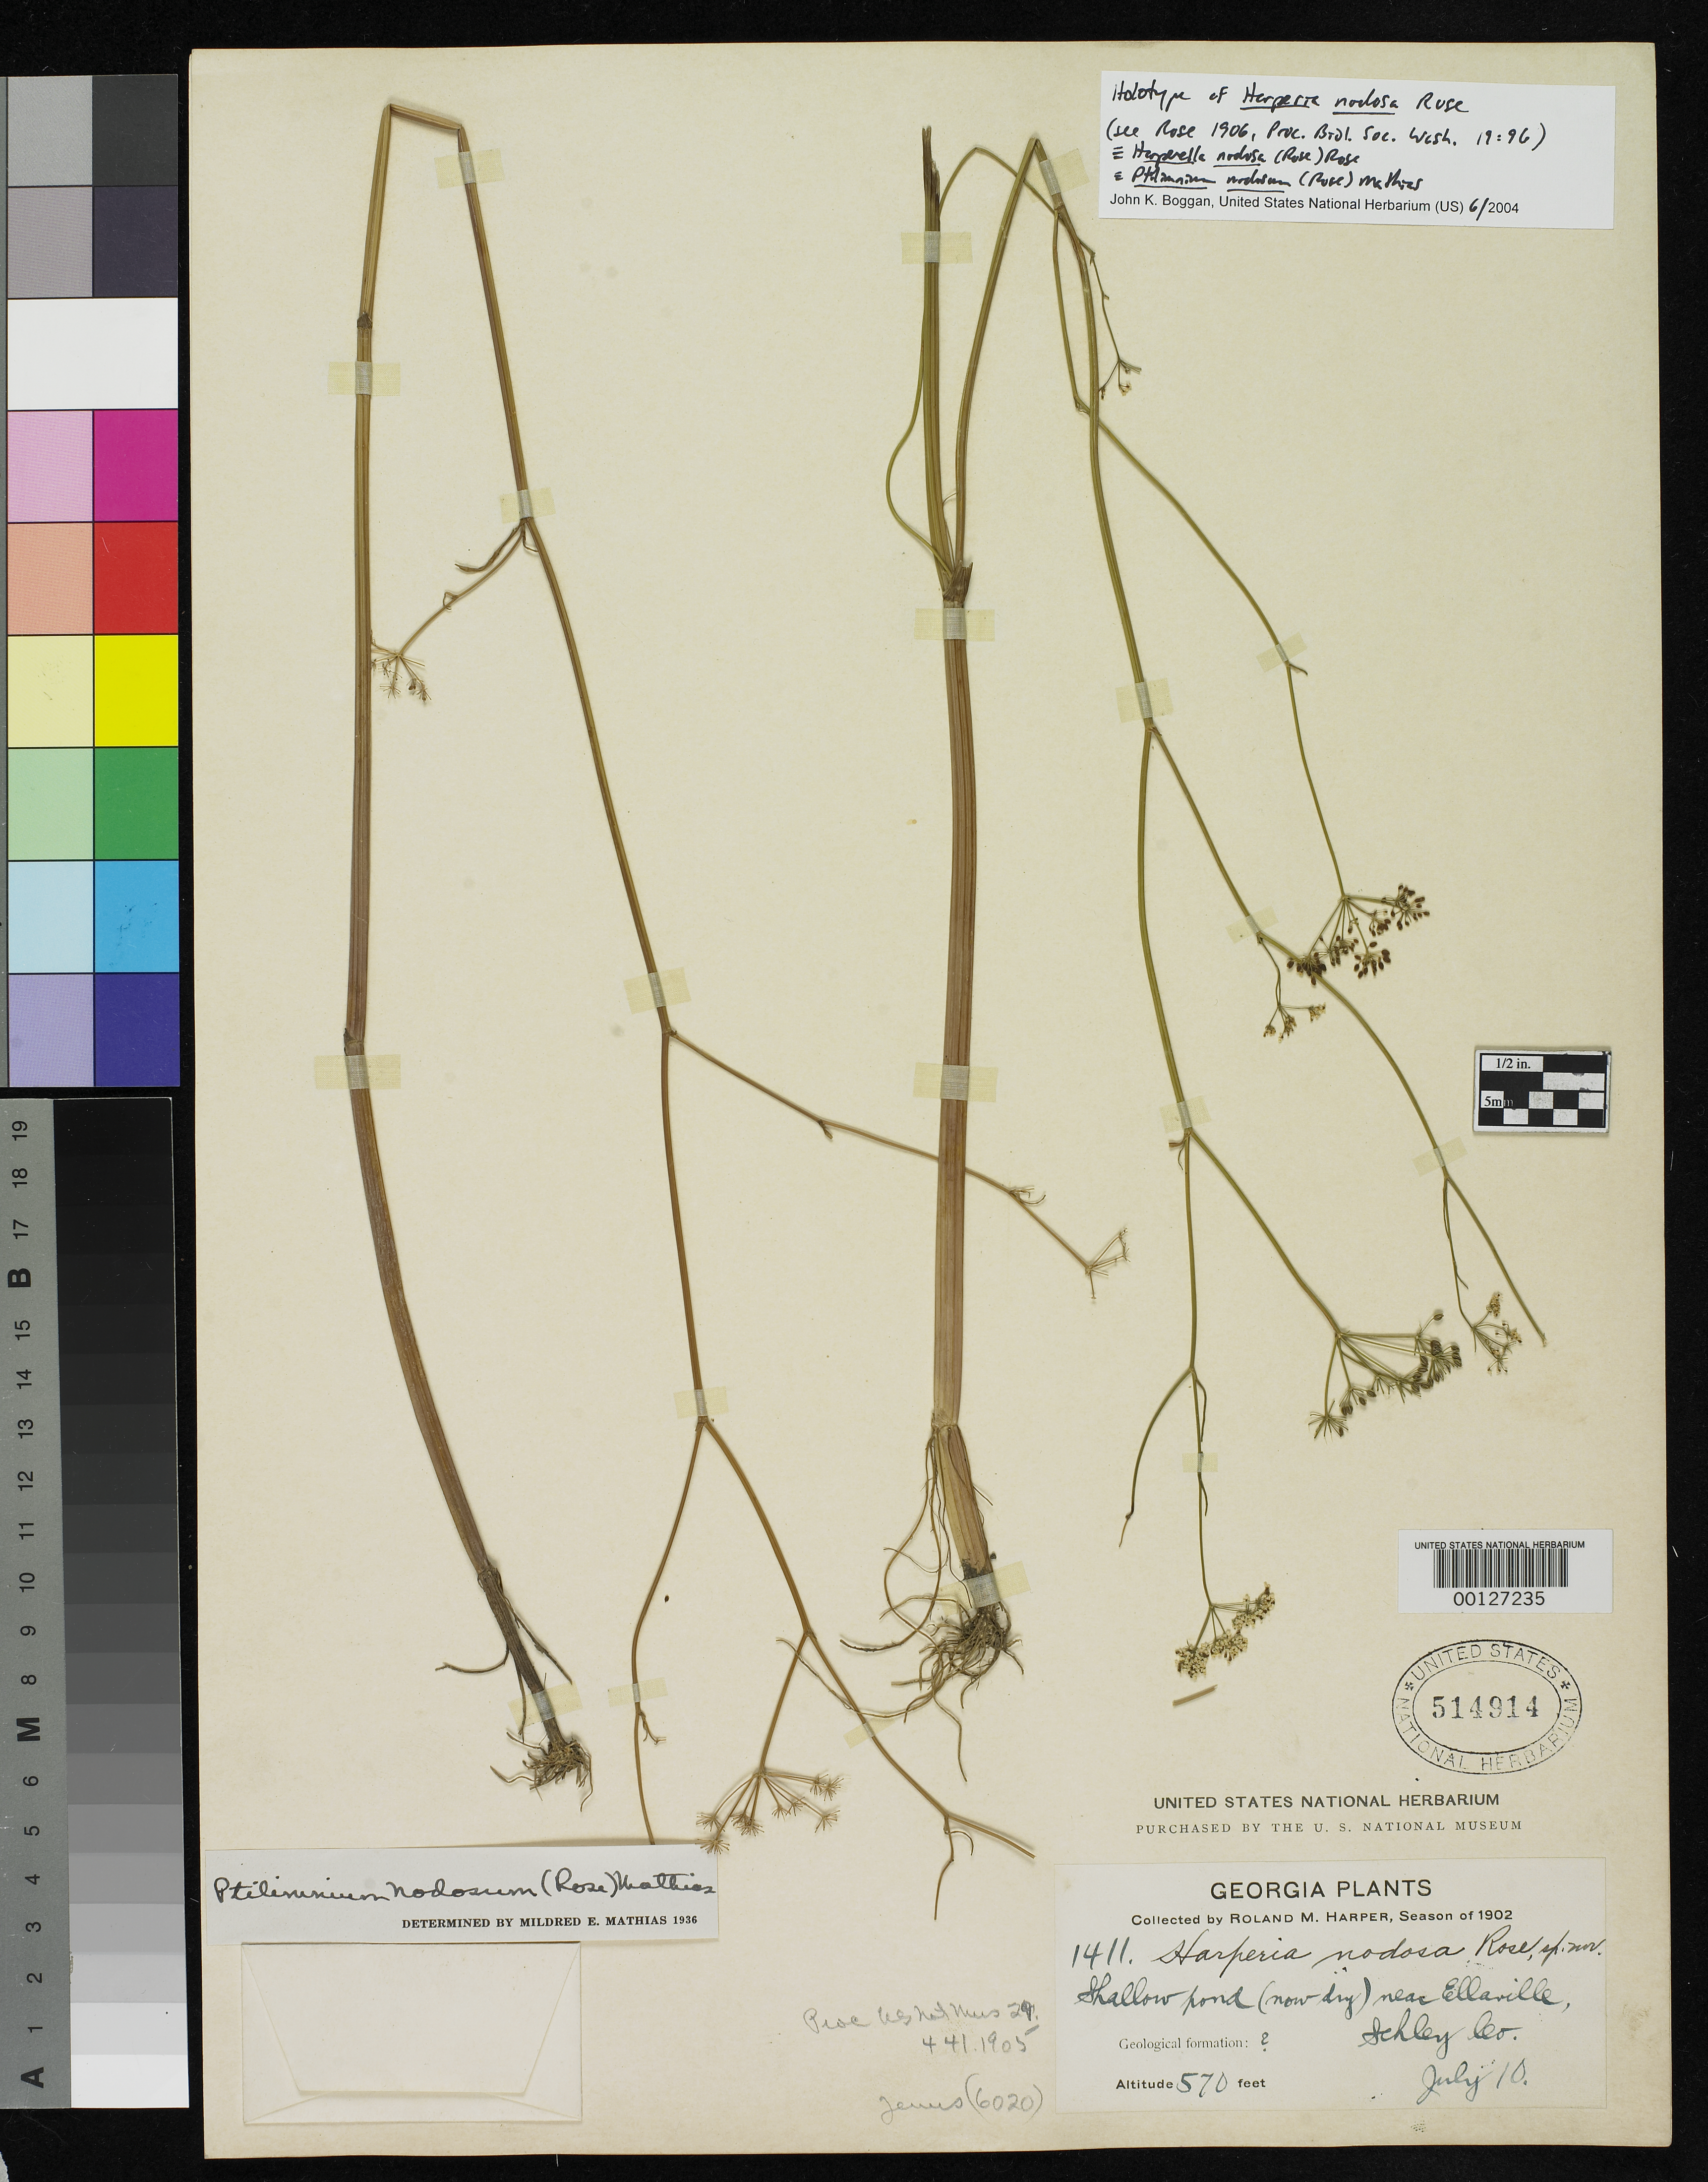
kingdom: Plantae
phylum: Tracheophyta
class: Magnoliopsida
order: Apiales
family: Apiaceae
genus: Harperia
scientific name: Harperia nodosa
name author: Rose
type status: Isotype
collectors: R. M. Harper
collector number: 1411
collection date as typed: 10 Jul 1902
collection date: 1902-07-10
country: United States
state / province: Georgia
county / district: Schley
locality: Near Ellaville.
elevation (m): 174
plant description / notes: Harperia Rose (1905) is a later homonym of Harperia Fitzgerald (1904) and was replaced with Harperella Rose 1906 (Proc. Biol. Soc. Wash. 19: 96).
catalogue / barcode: US 514913